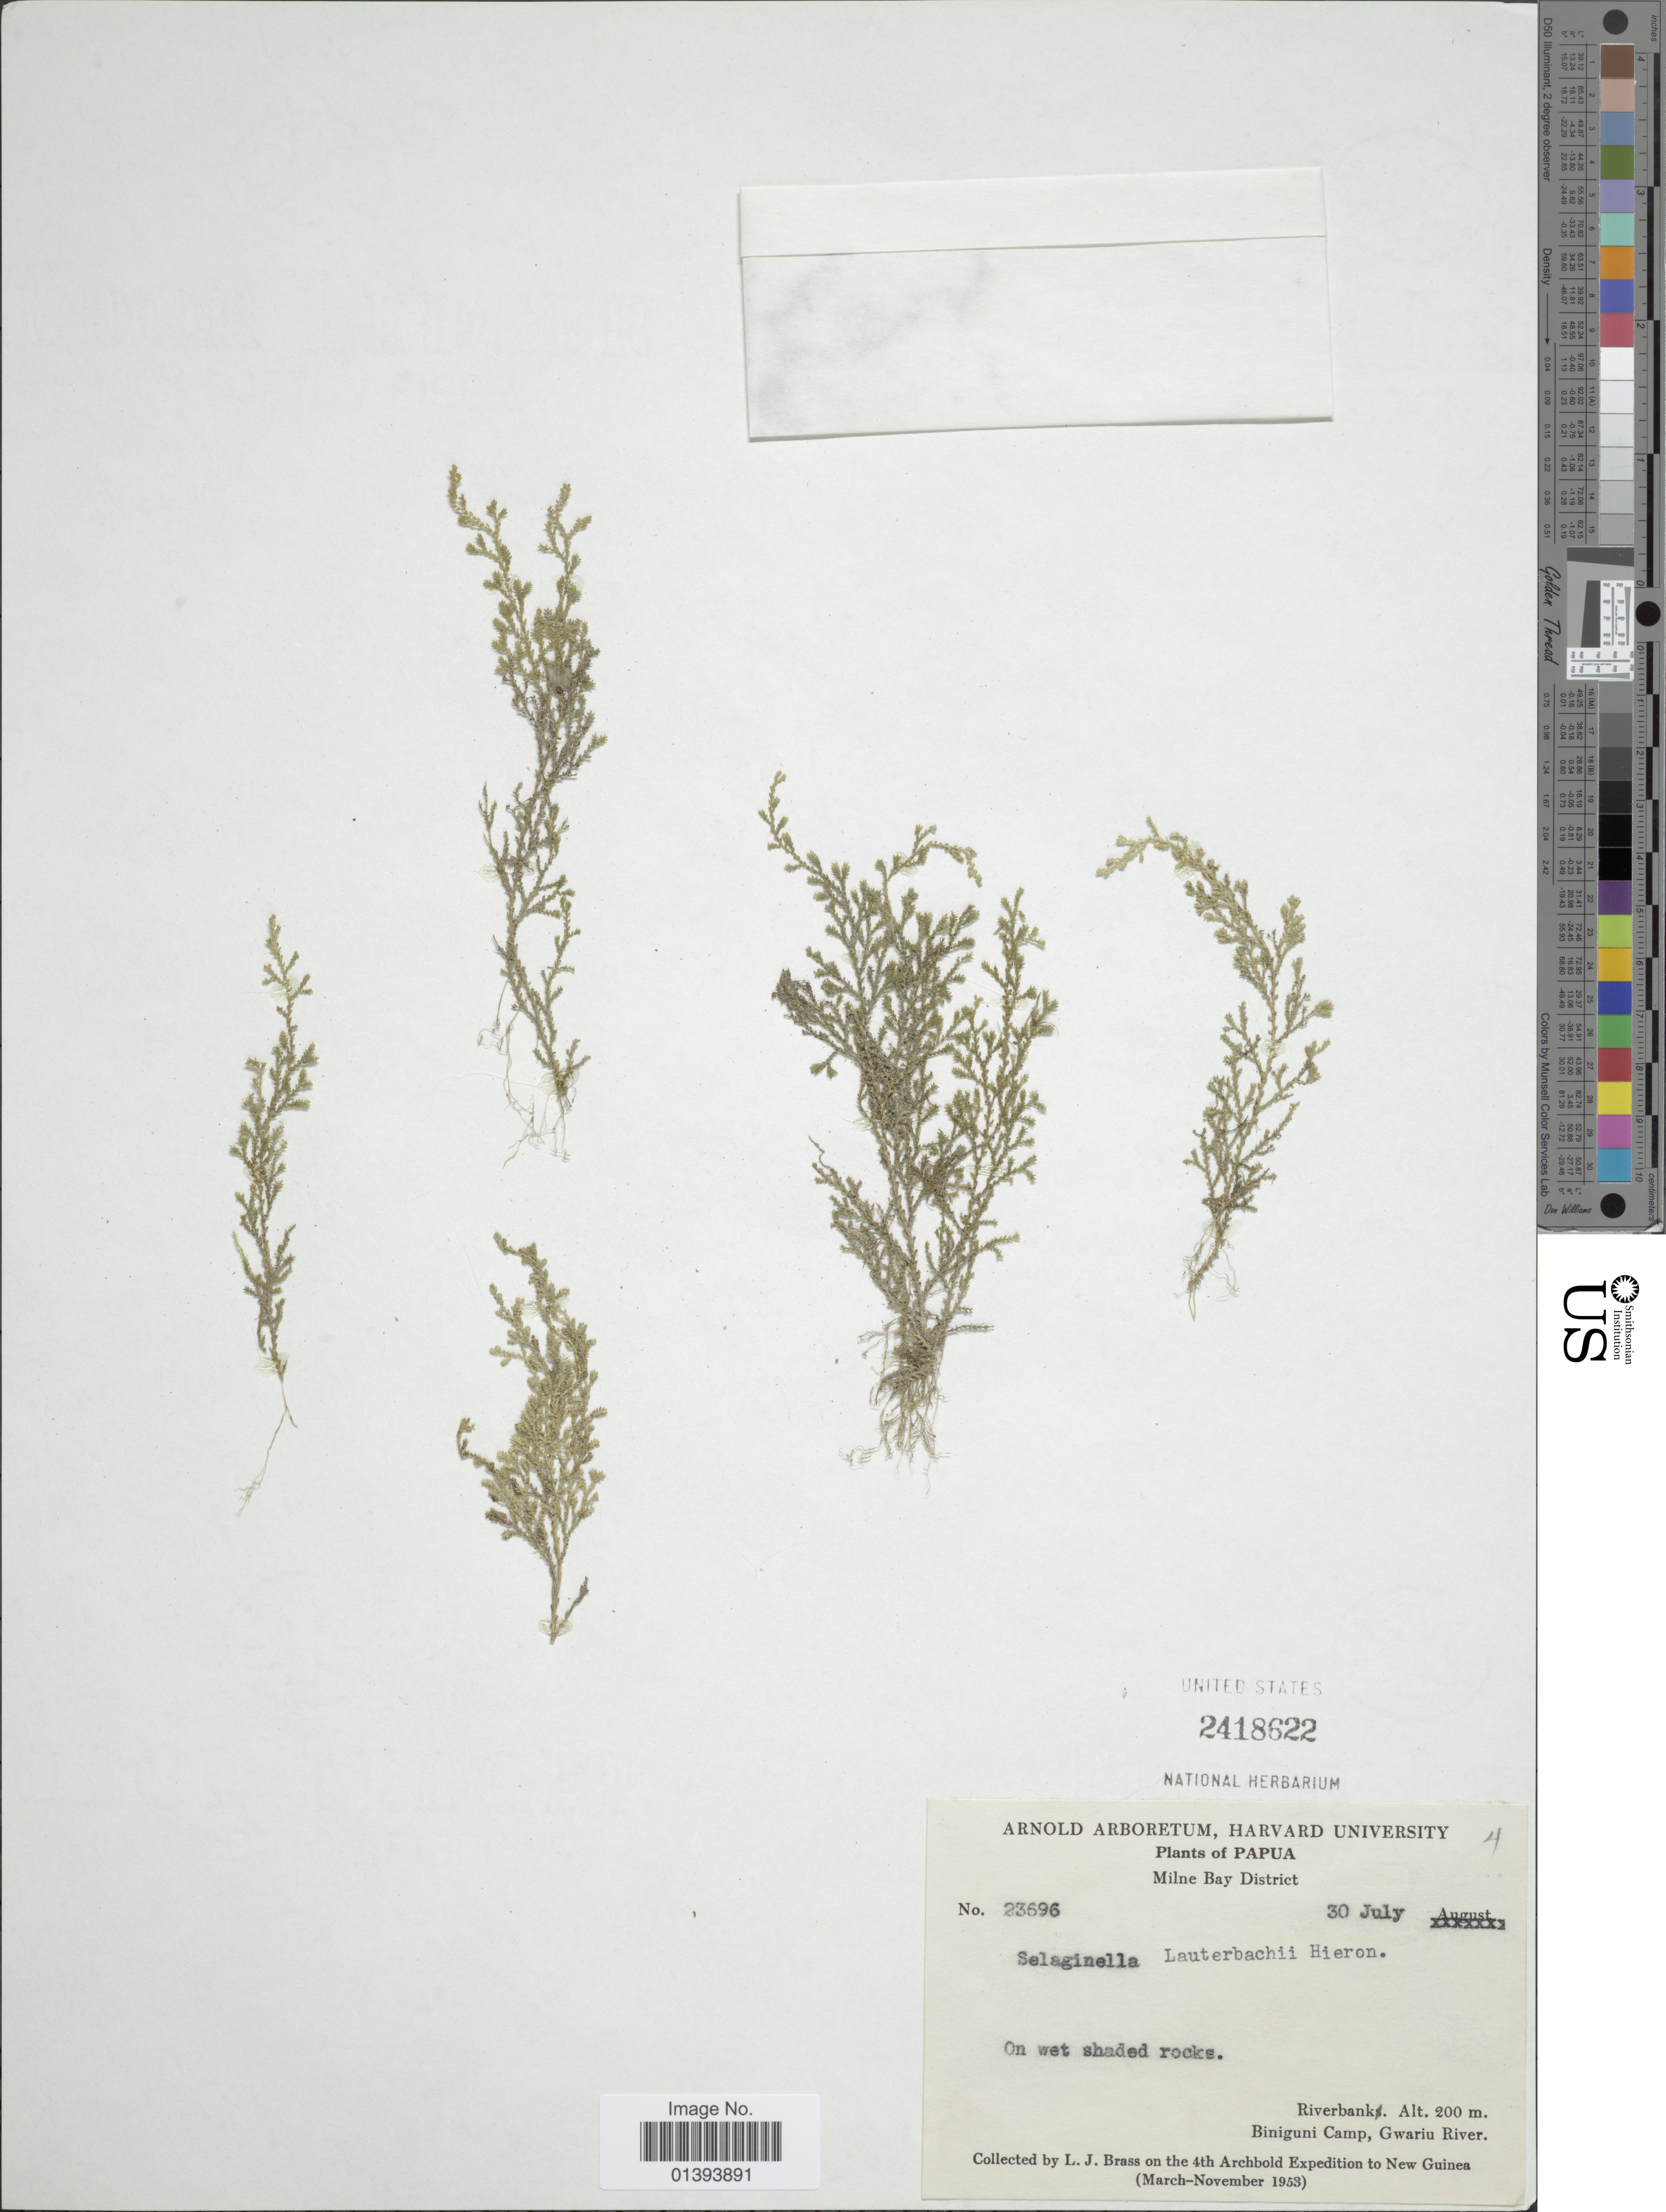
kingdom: Plantae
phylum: Tracheophyta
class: Lycopodiopsida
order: Selaginellales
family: Selaginellaceae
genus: Selaginella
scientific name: Selaginella lauterbachii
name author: Hieron.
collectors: L. J. Brass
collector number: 23696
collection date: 1953-07-30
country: Papua New Guinea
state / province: Milne Bay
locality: Papua, on wet shaded rocks, Riverbank, Biniguni Camp, Gwariu River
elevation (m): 200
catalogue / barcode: US 2418622